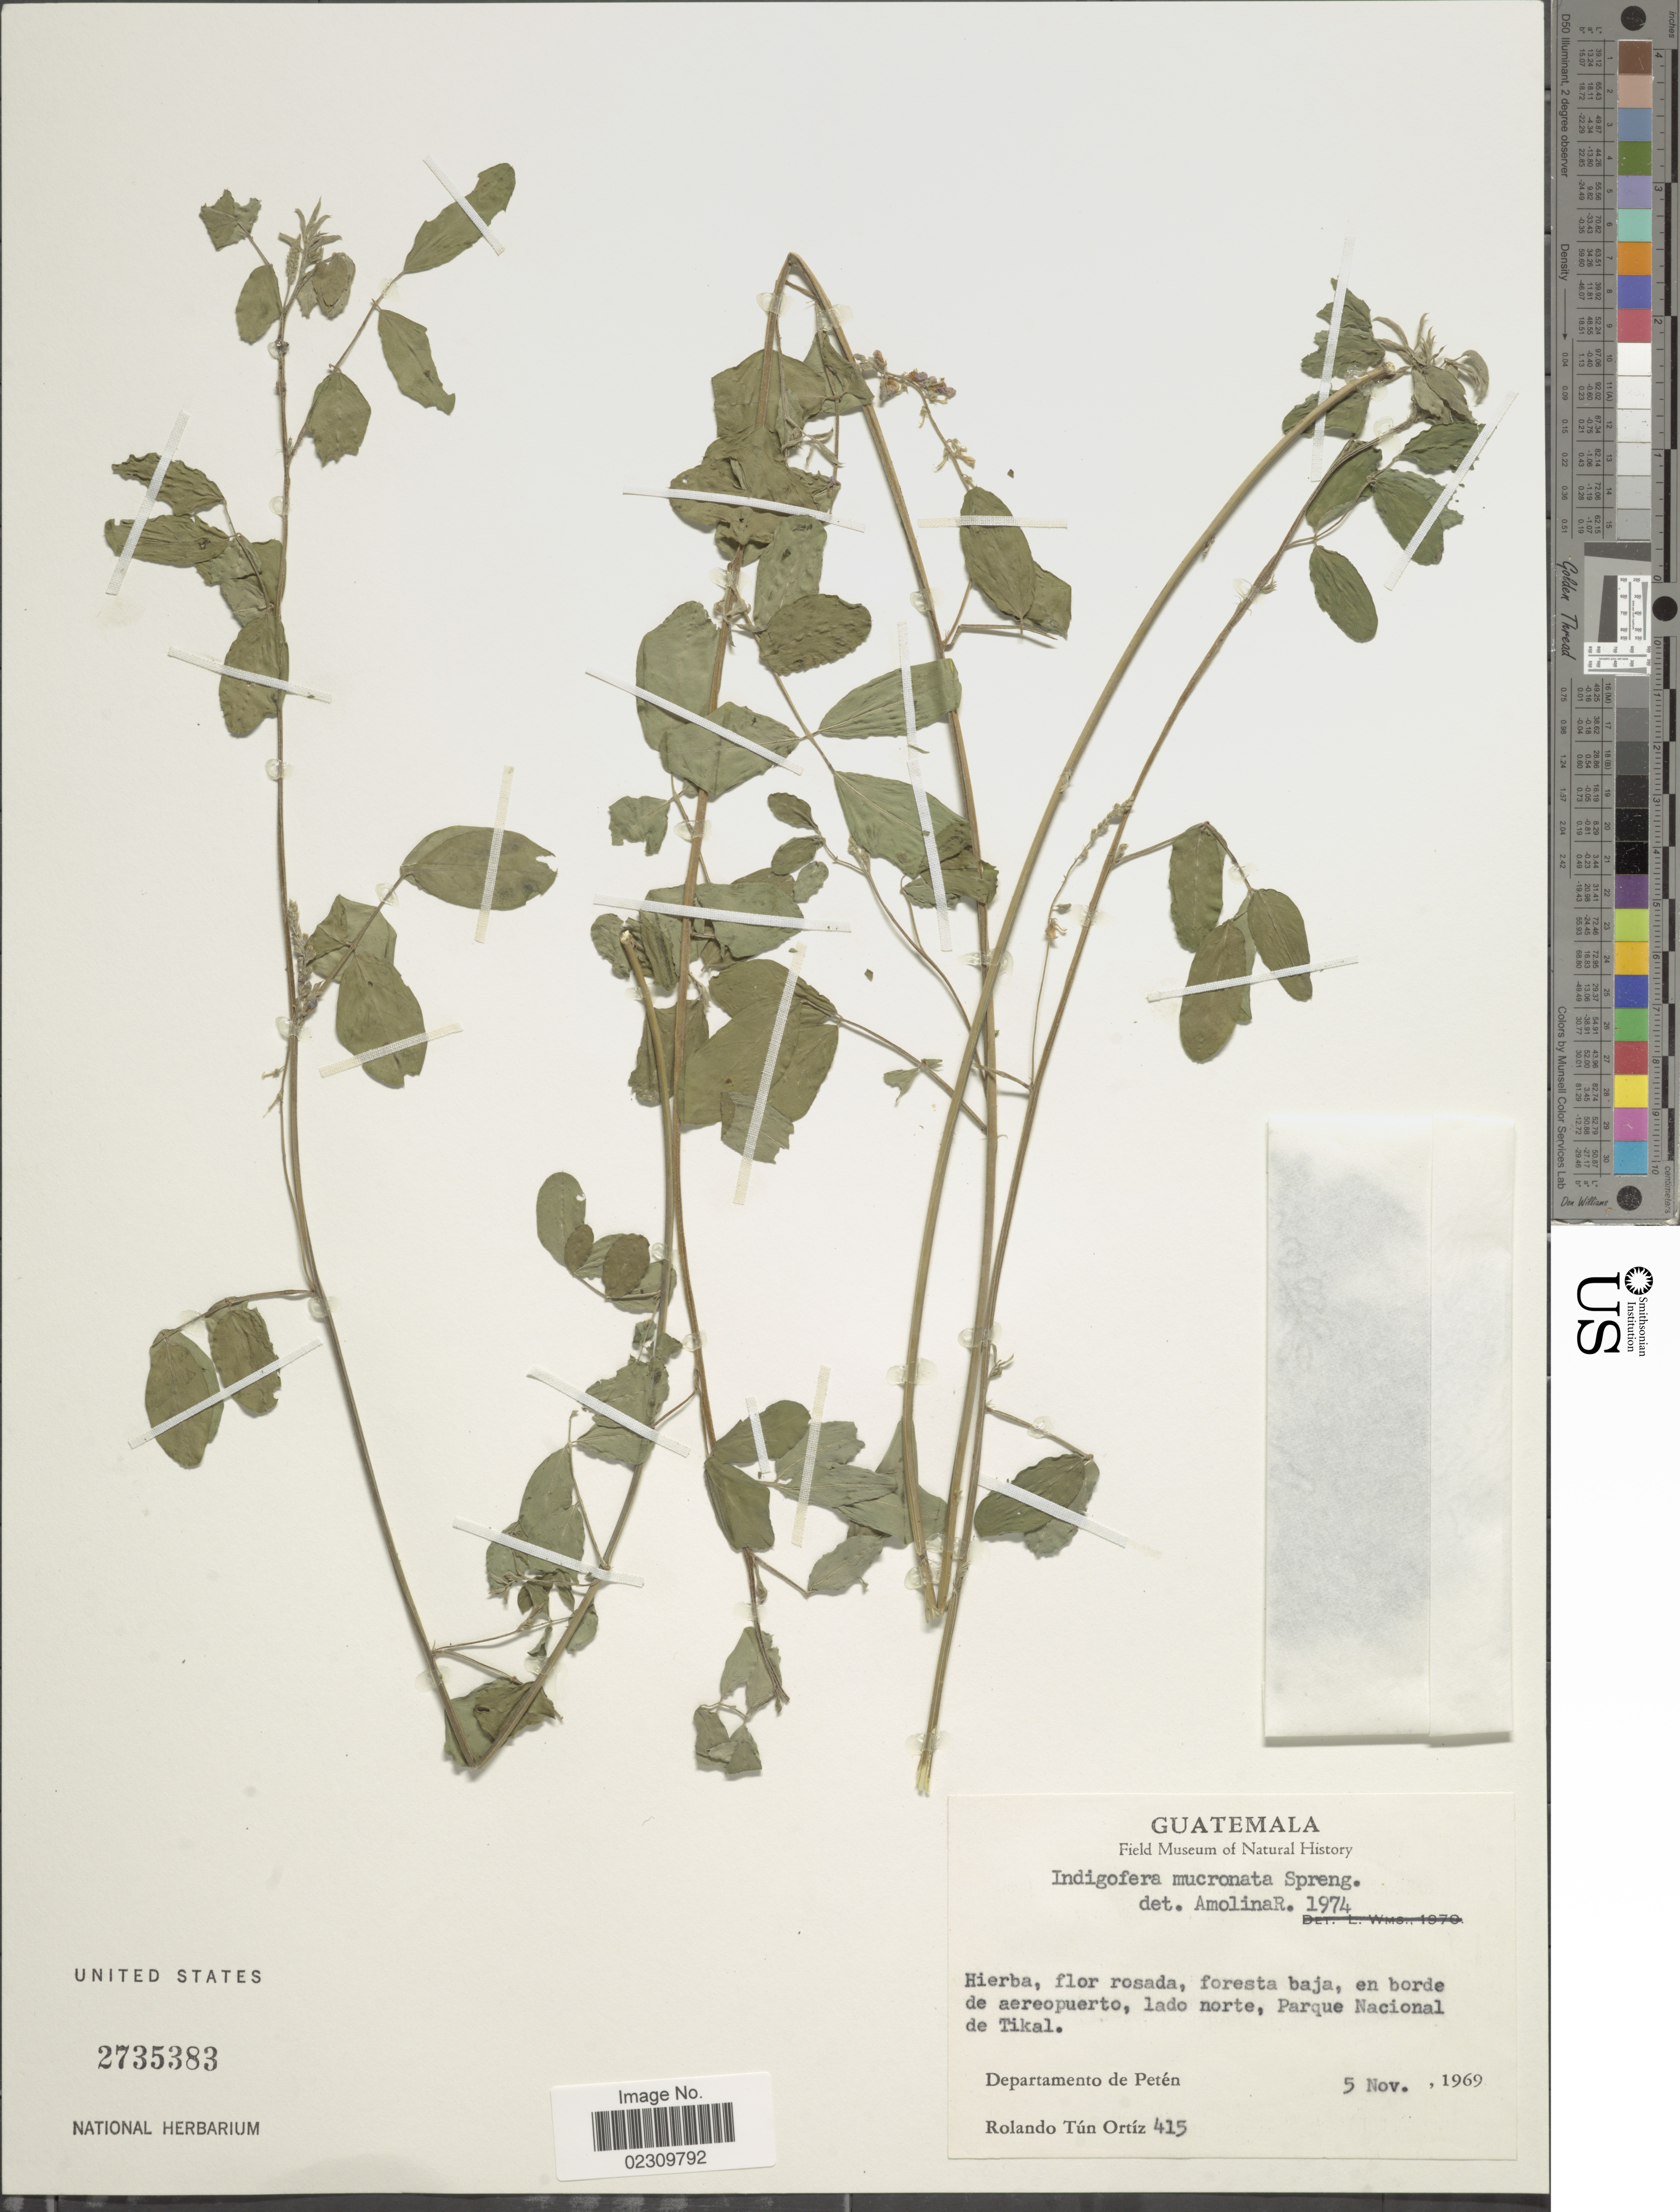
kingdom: Plantae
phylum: Tracheophyta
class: Magnoliopsida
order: Fabales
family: Fabaceae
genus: Indigofera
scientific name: Indigofera mucronata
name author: Lam.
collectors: R. T. Ortíz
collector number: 415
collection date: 1969-11-05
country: Guatemala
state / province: El Petén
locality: Parque Nacional de Tikal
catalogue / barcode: US 2735383